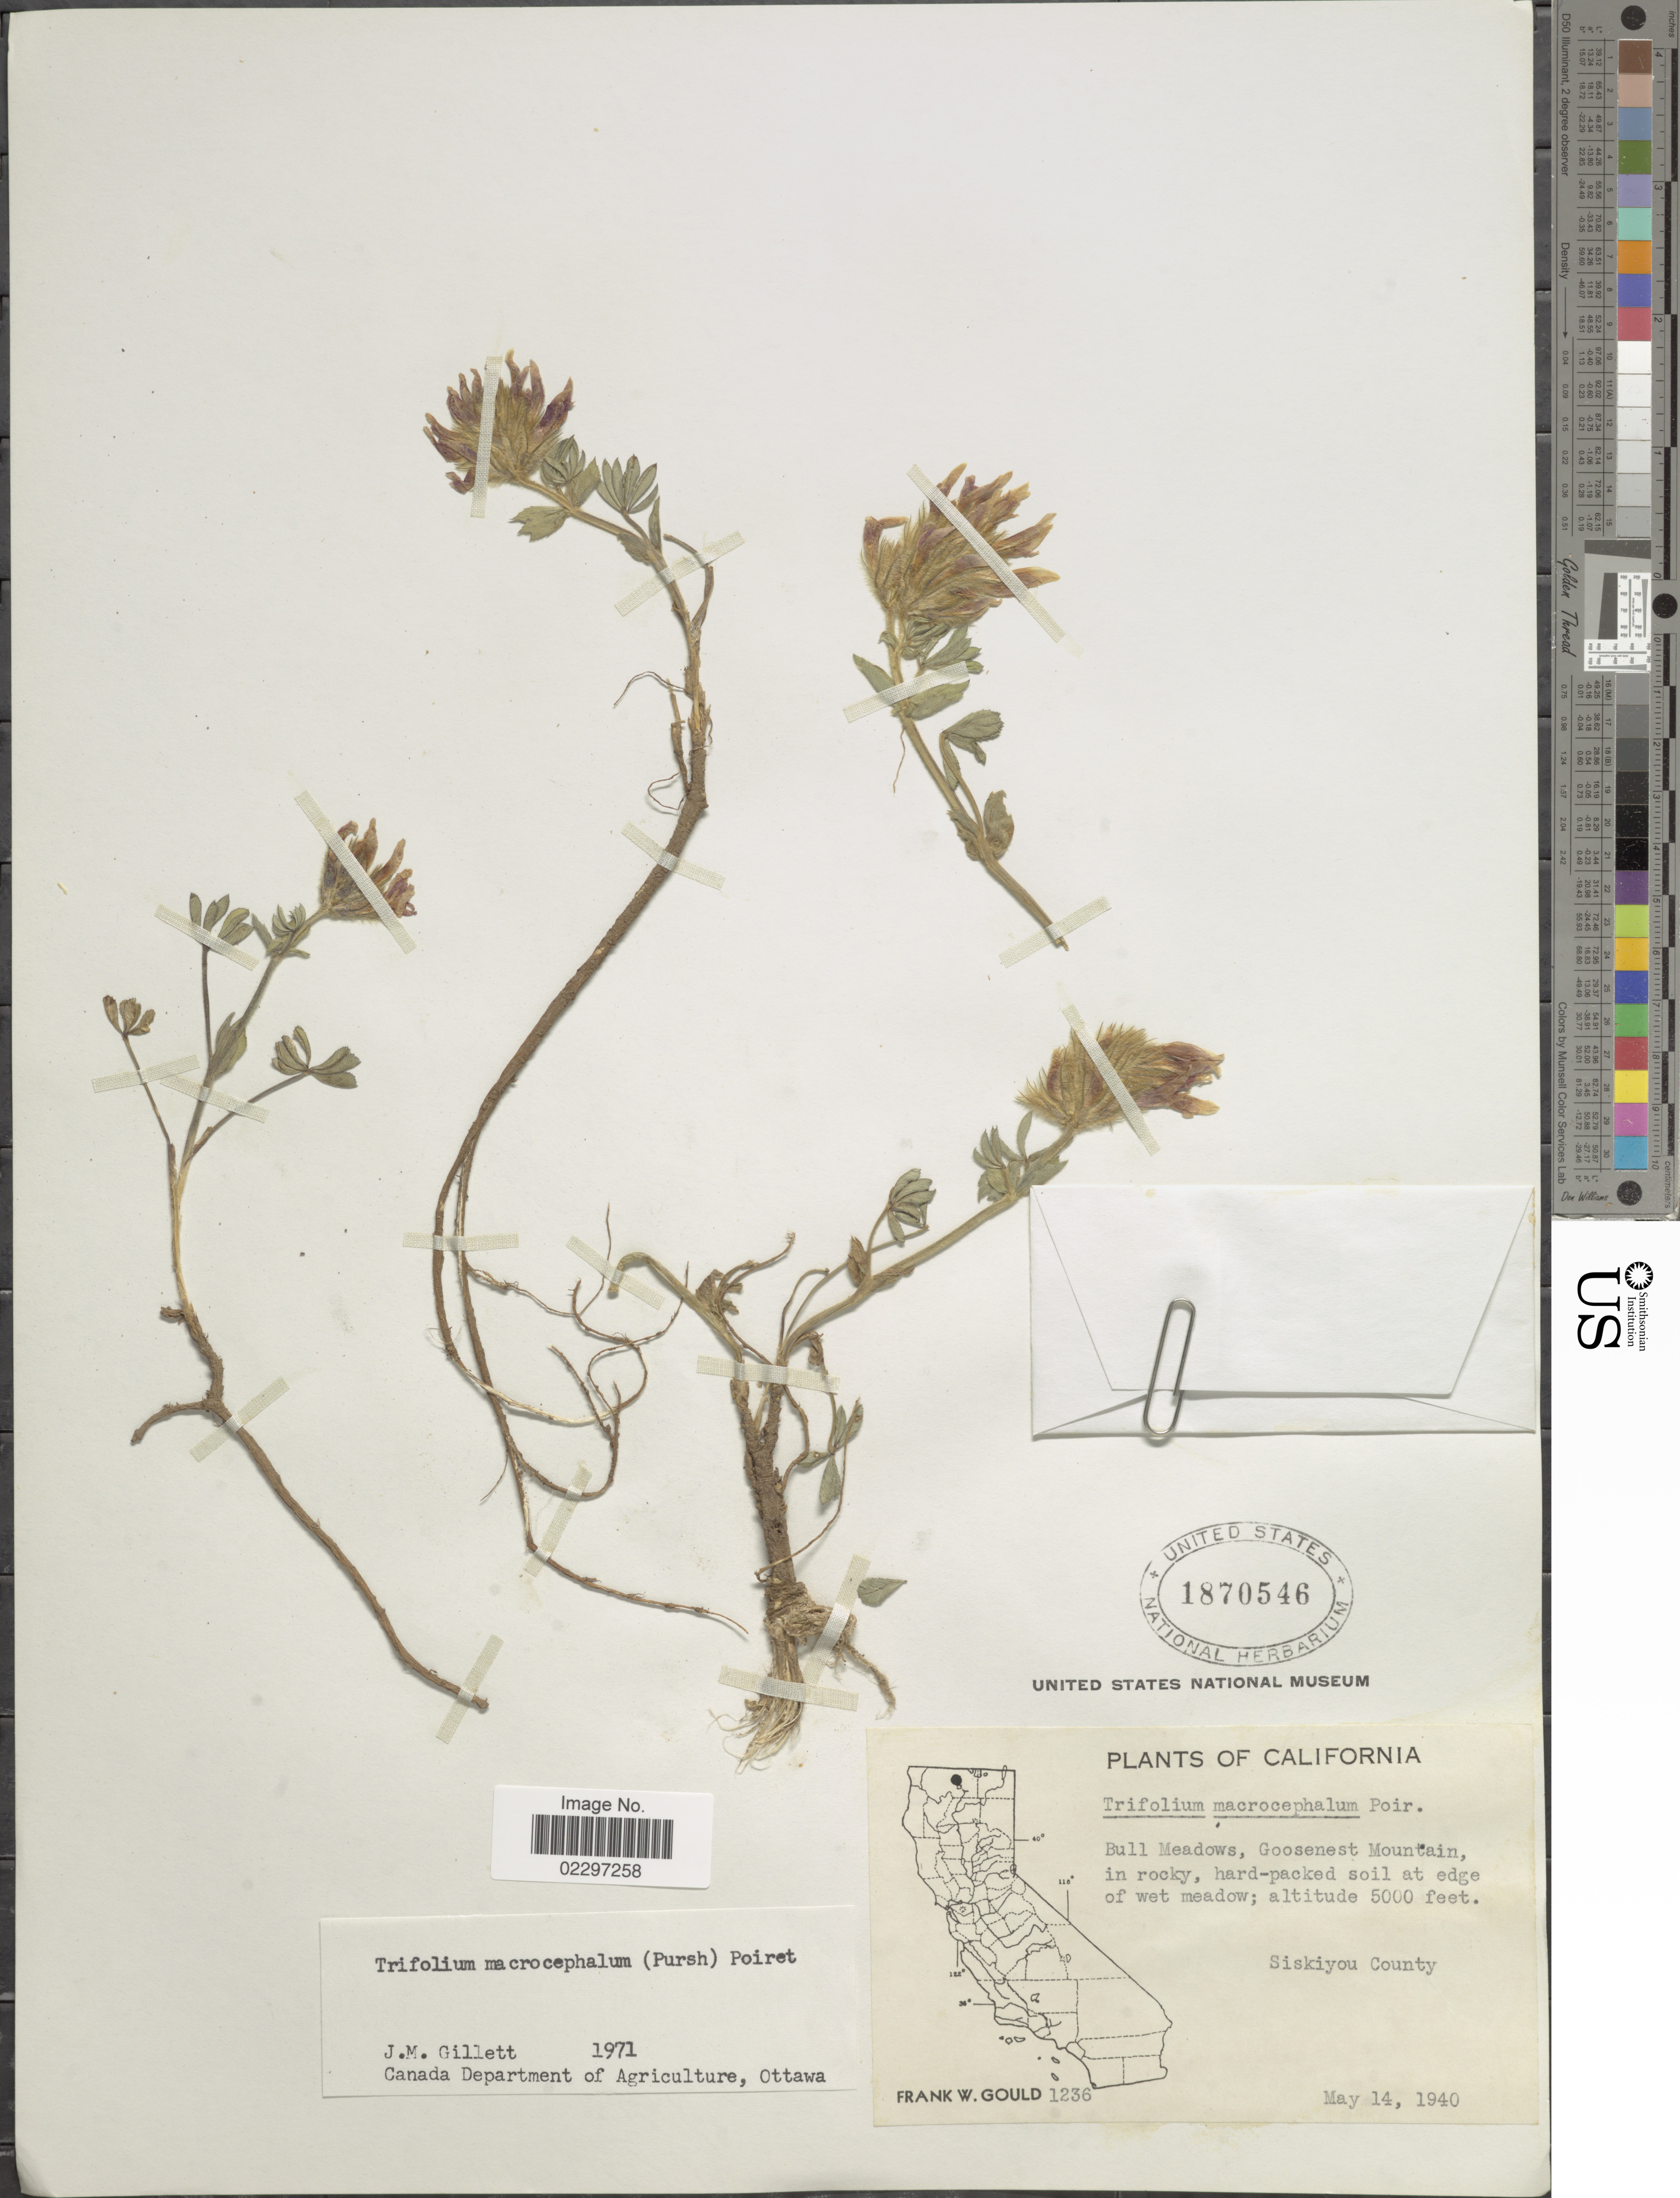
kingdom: Plantae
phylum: Tracheophyta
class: Magnoliopsida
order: Fabales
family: Fabaceae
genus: Trifolium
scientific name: Trifolium macrocephalum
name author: (Pursh) Poir.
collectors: F. W. Gould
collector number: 1236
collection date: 1940-05-14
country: United States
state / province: California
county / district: Siskiyou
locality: Bull Meadows, Goosenest Mountain. Siskiyou County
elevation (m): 1524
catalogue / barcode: US 1870546